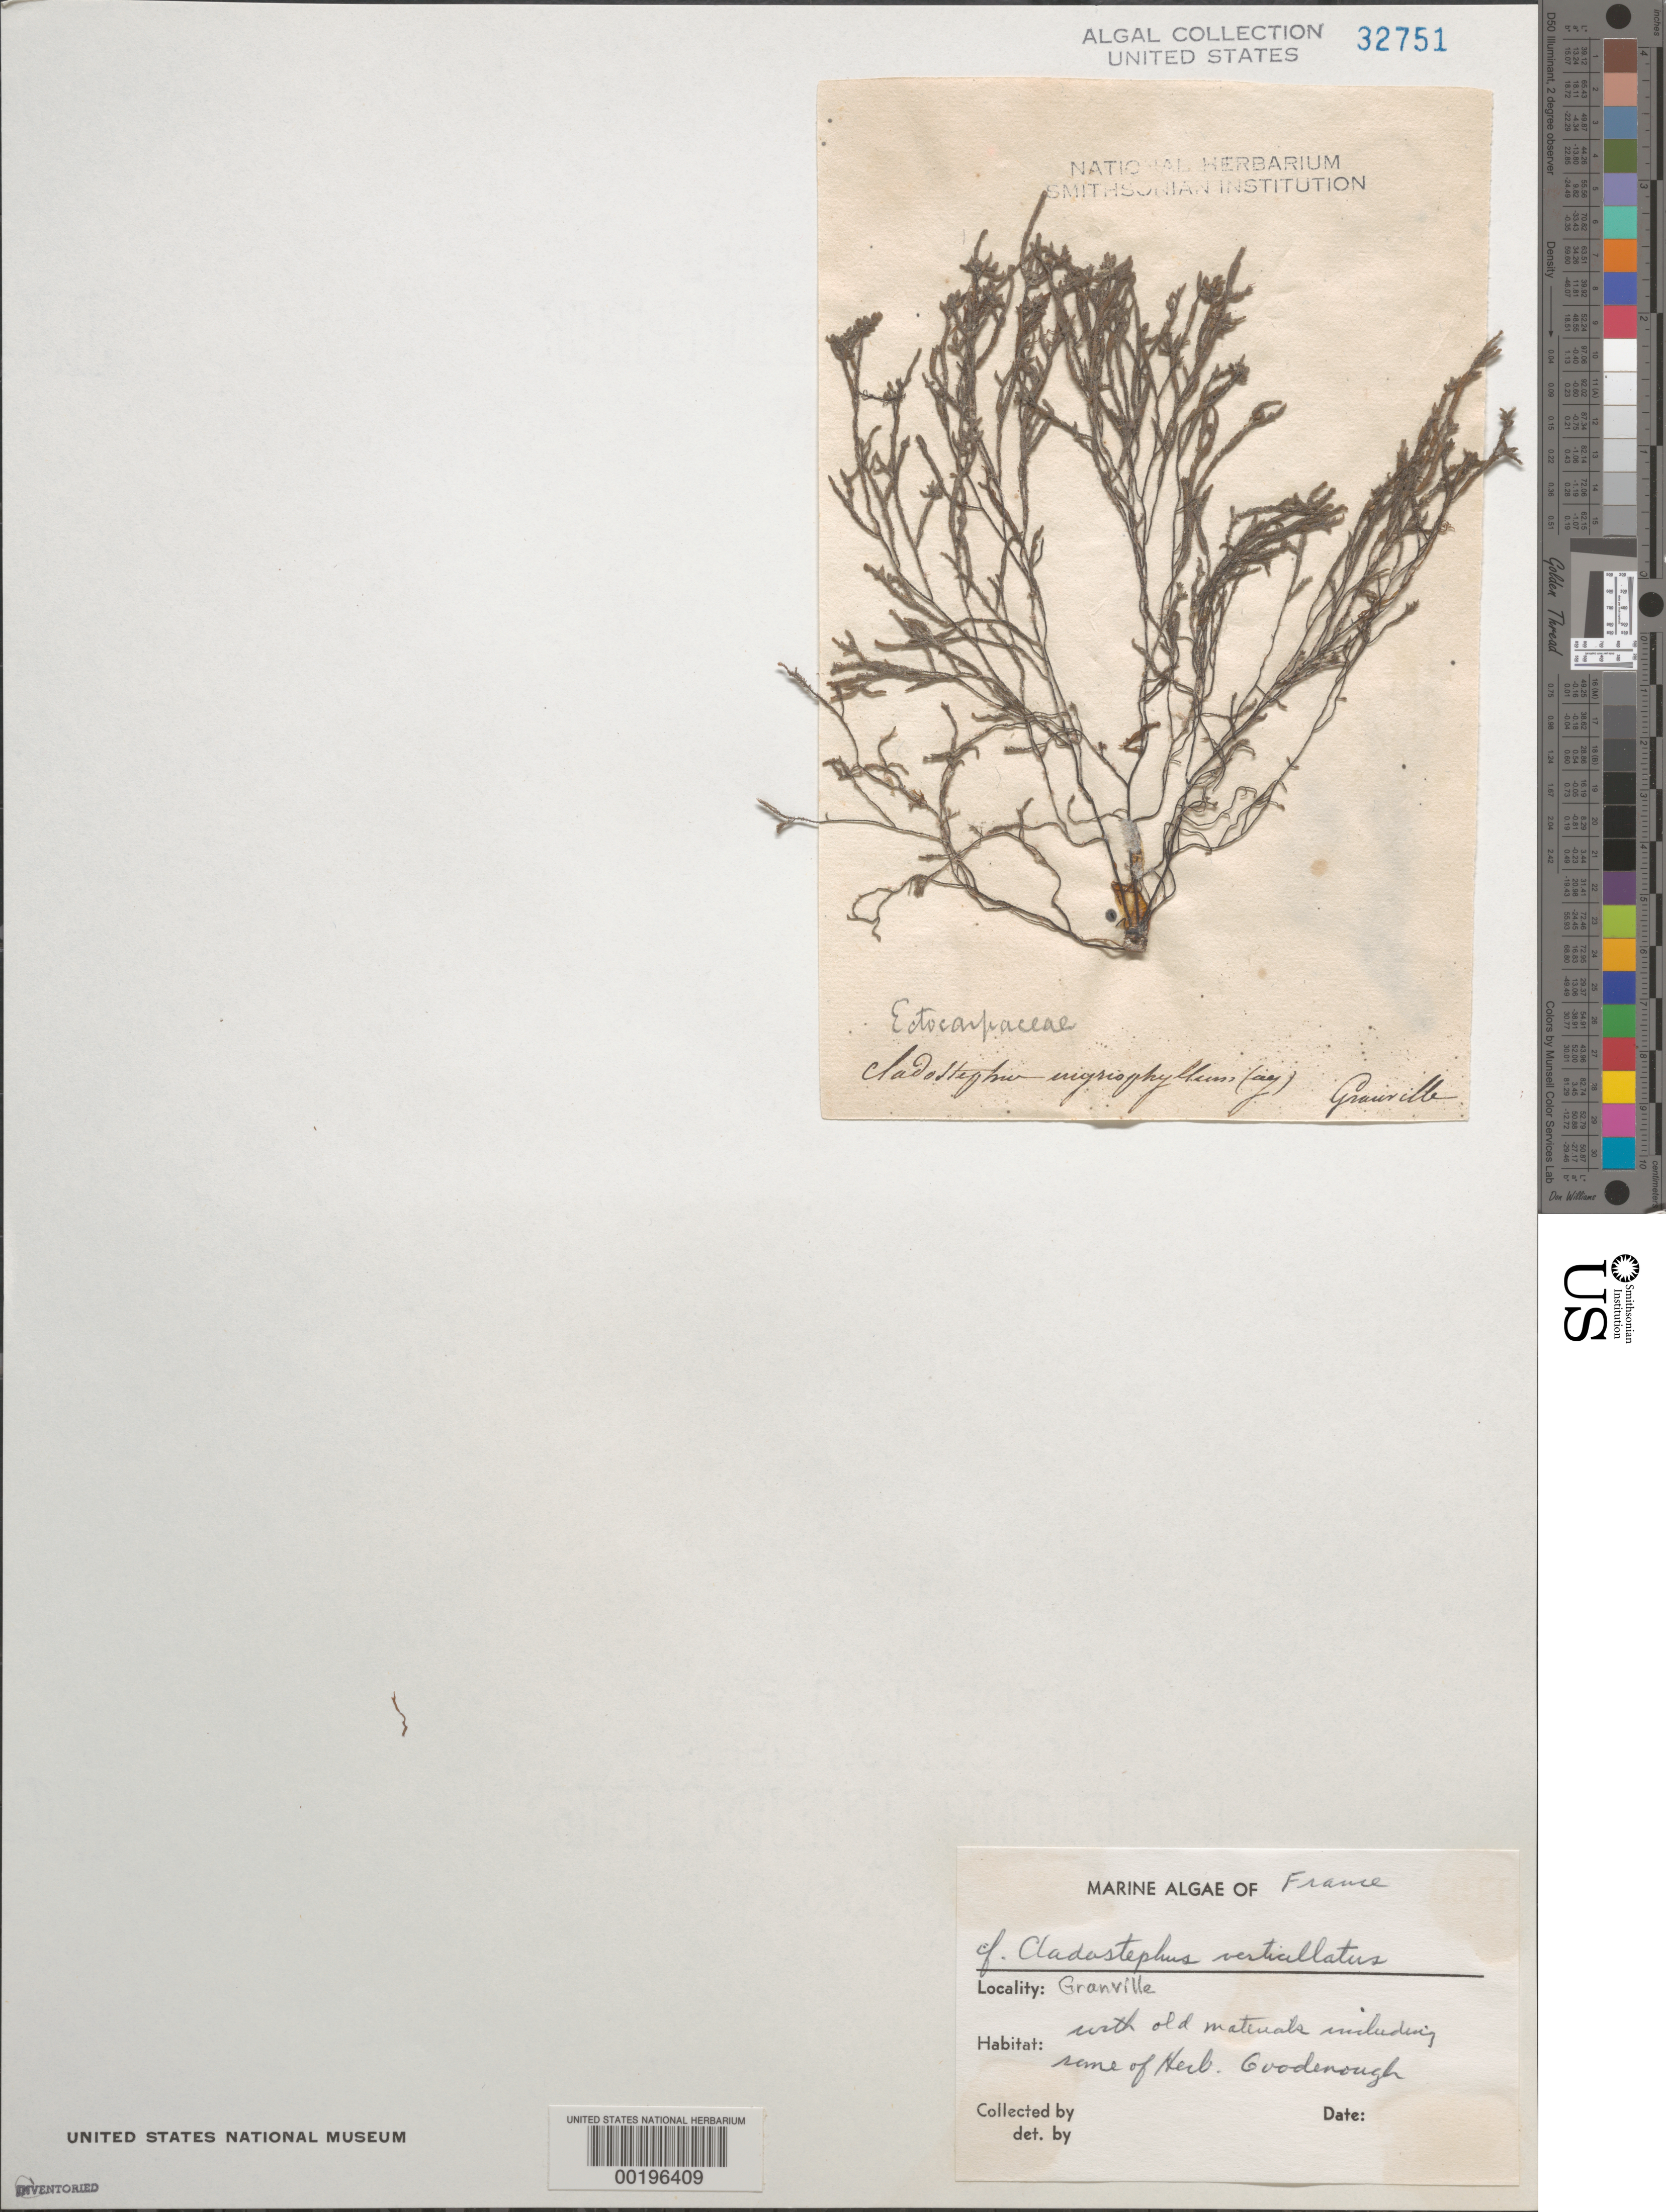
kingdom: Chromista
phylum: Ochrophyta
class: Phaeophyceae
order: Sphacelariales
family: Cladostephaceae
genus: Cladostephus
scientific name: Cladostephus hirsutus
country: France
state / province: Normandie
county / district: Manche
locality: Granville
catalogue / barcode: US 32751